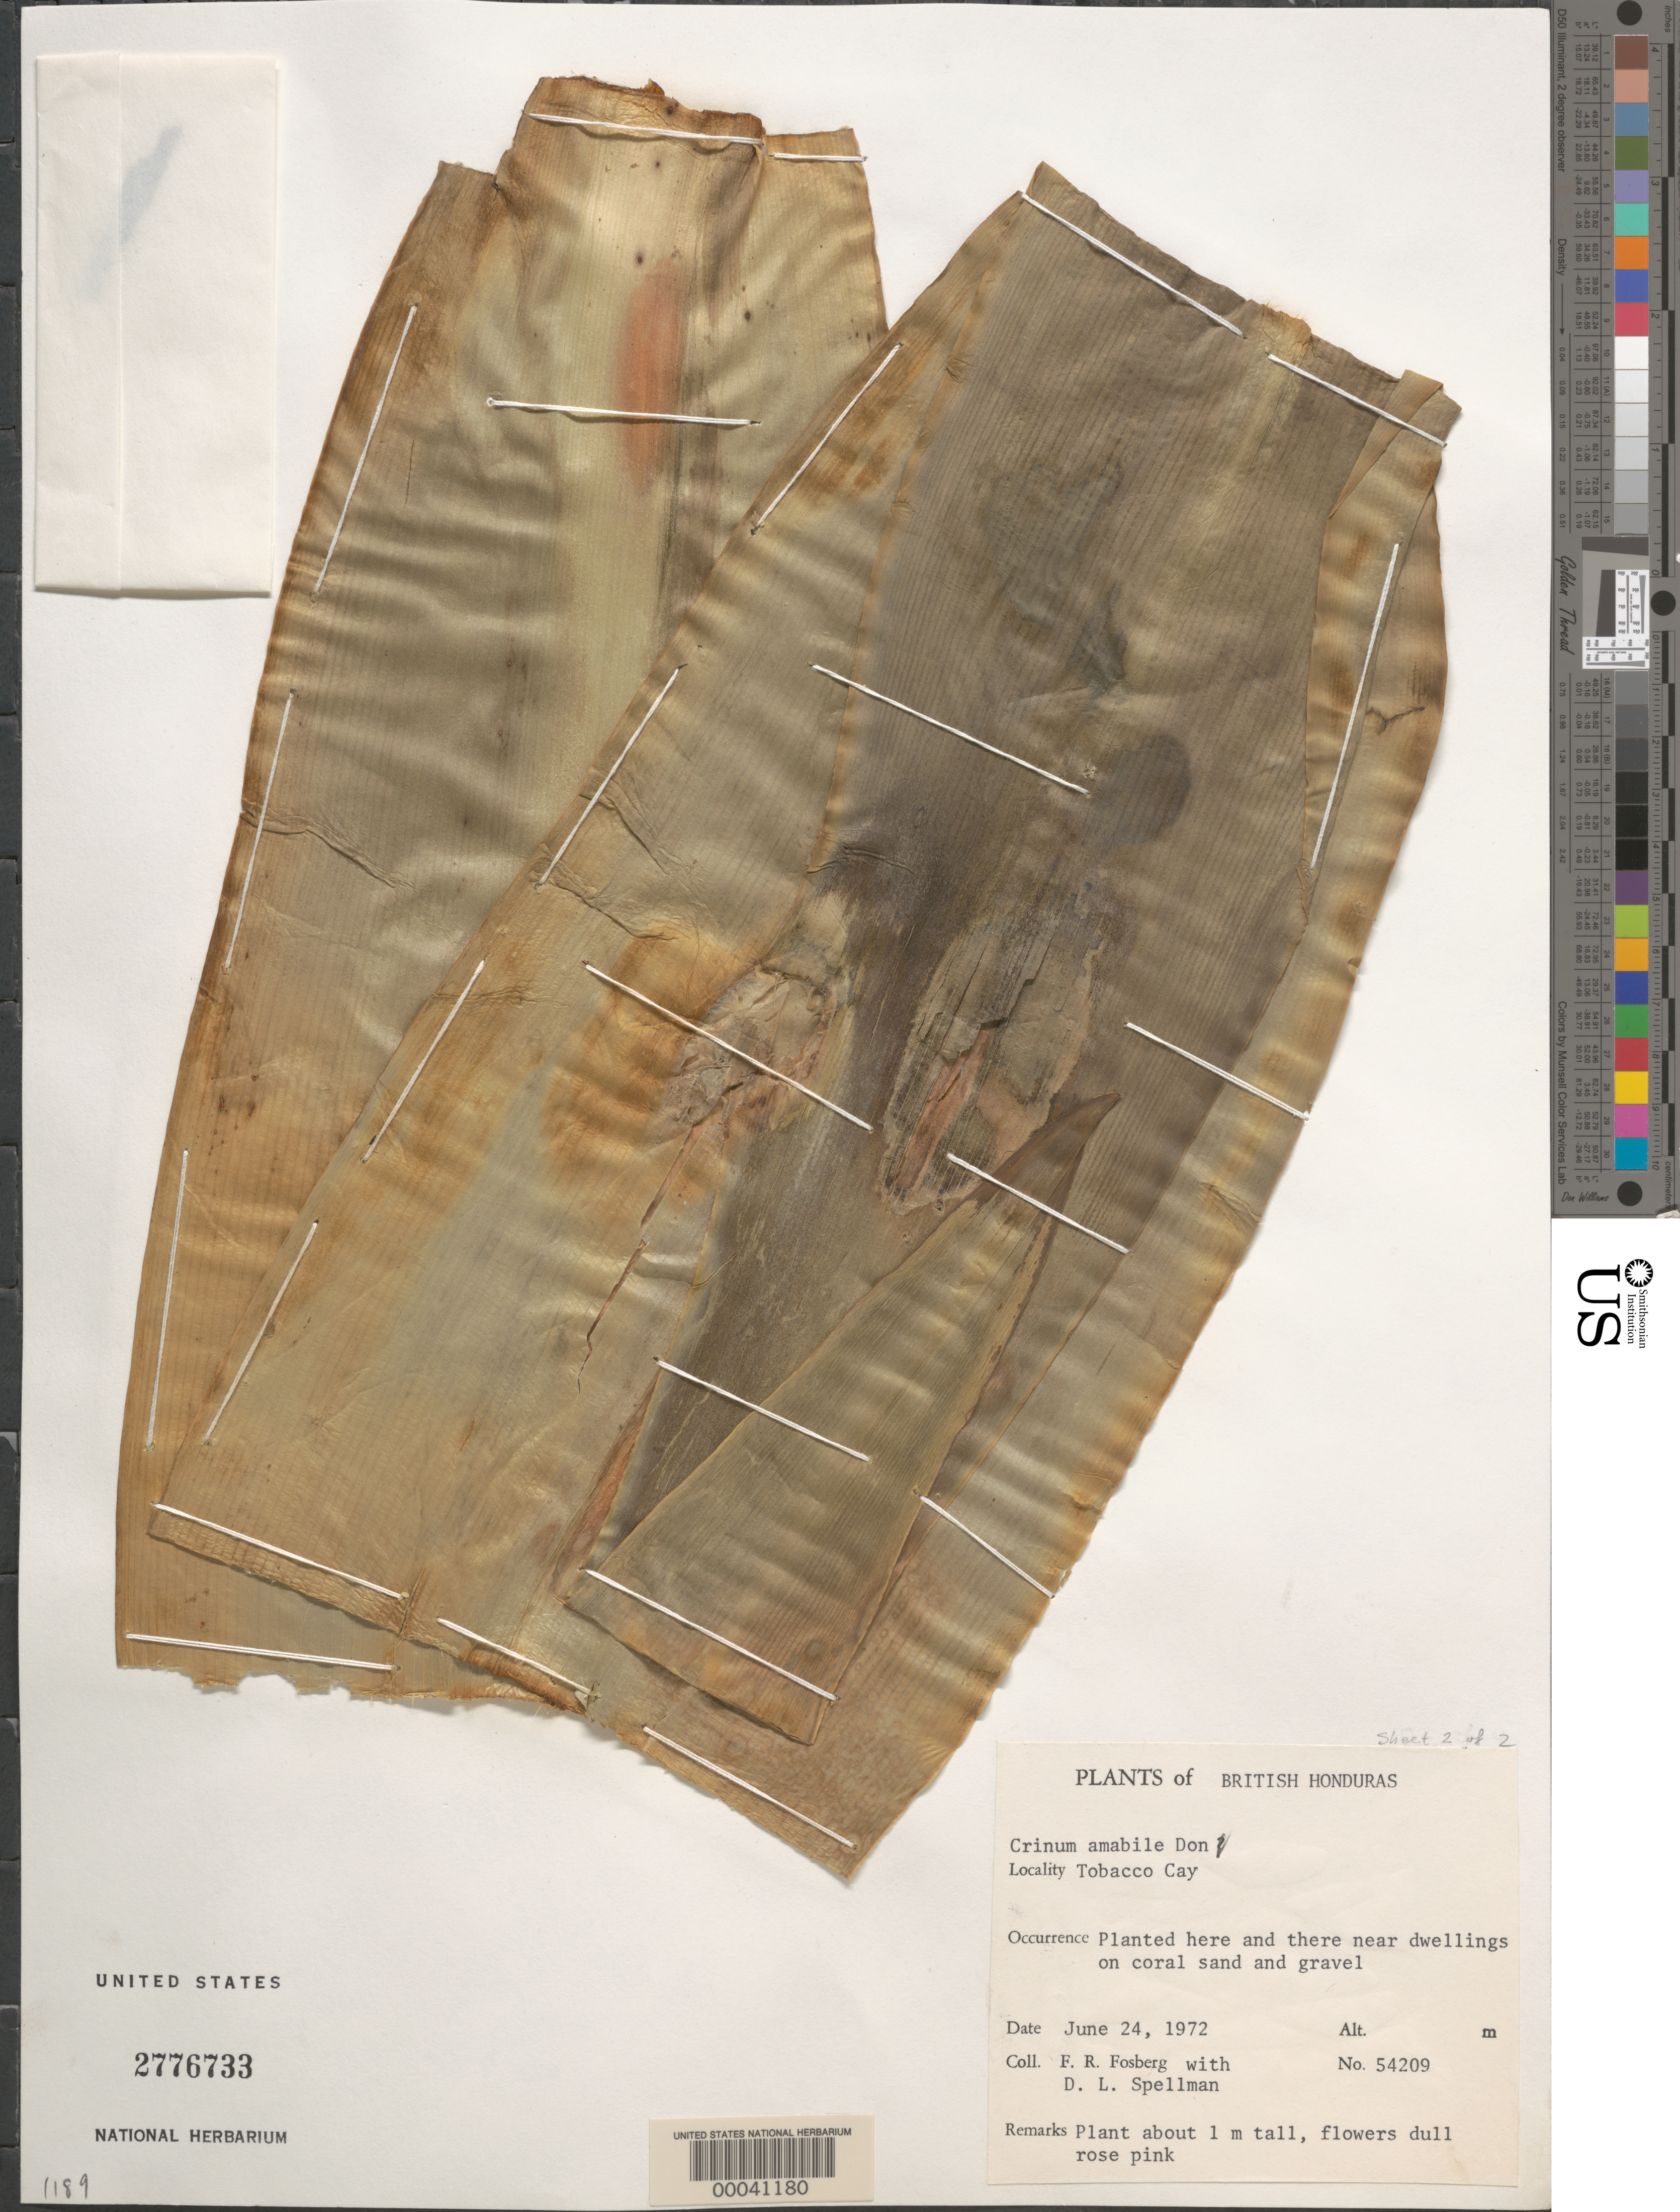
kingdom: Plantae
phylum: Tracheophyta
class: Liliopsida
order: Asparagales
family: Amaryllidaceae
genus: Crinum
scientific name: Crinum x amabile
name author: Donn ex Ker Gawl.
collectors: F. R. Fosberg & D. L. Spellman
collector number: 54209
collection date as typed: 24 Jun 1972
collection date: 1972-06-24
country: Belize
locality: Tobacco Cay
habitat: Coral sand and gravel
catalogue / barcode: US 2776733